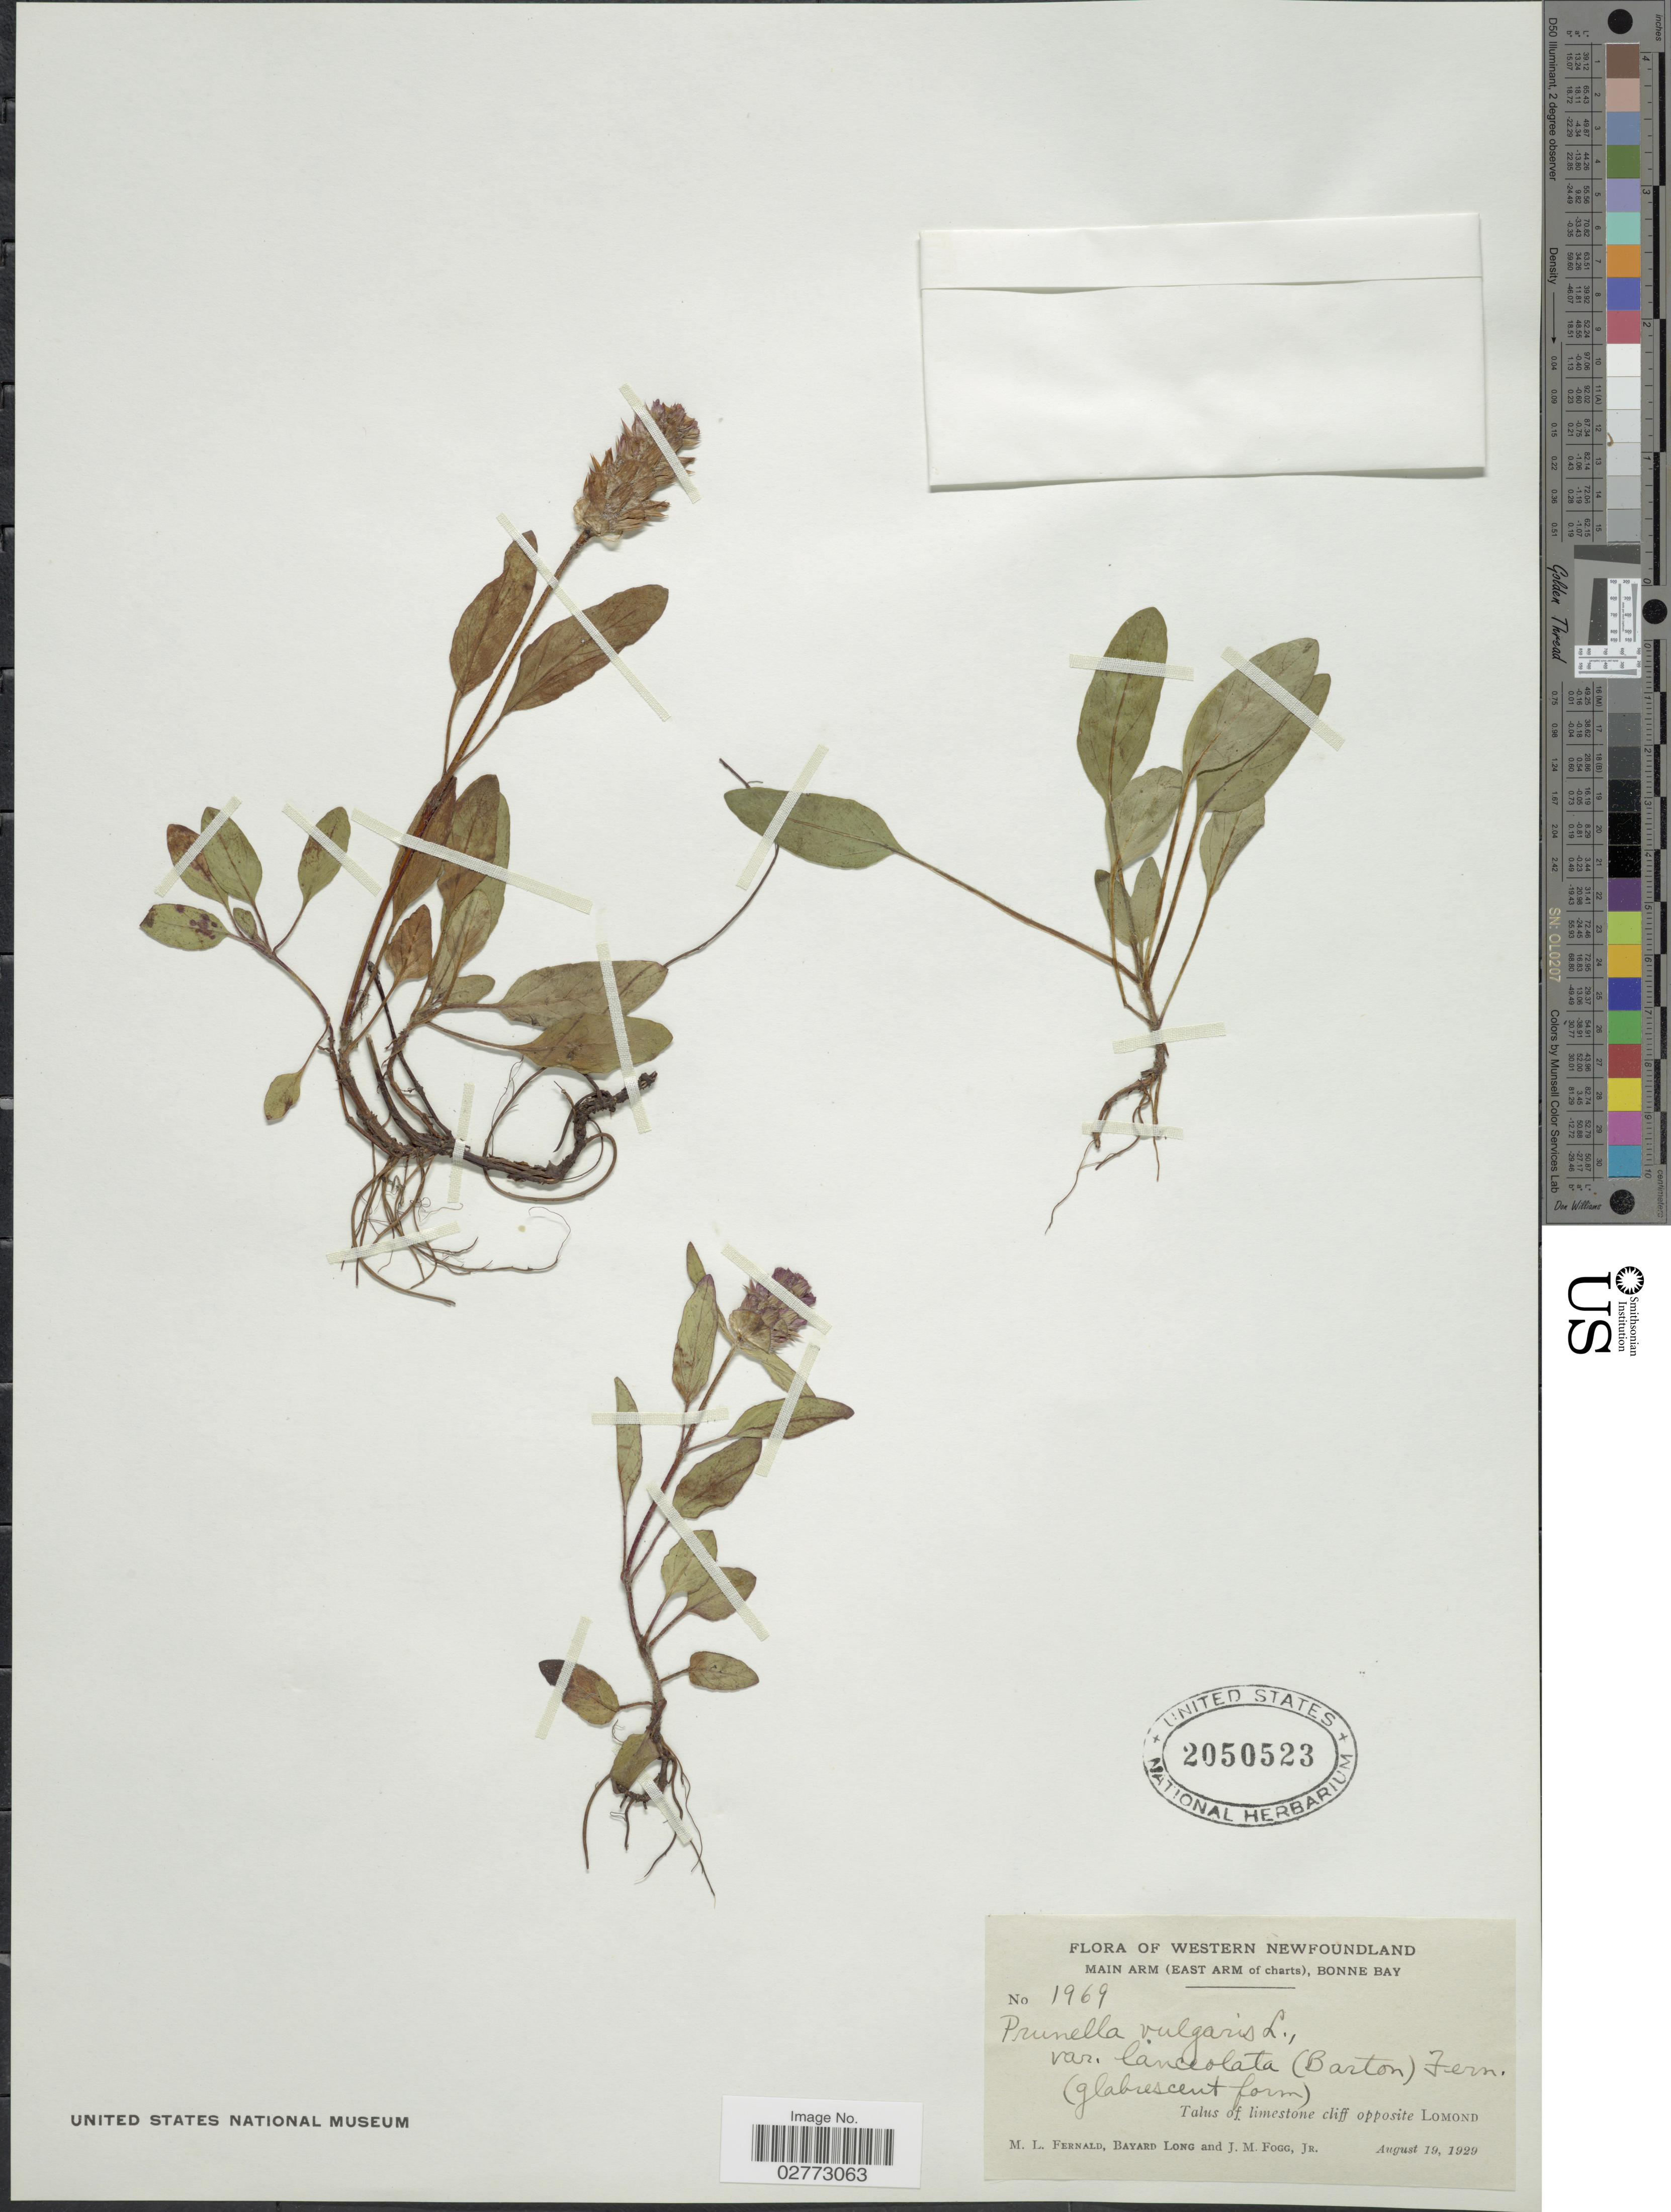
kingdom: Plantae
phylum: Tracheophyta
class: Magnoliopsida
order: Lamiales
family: Lamiaceae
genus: Prunella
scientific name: Prunella vulgaris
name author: L.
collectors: M. L. Fernald, B. Long & J. Fogg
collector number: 1969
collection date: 1929-08-19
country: Canada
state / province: Newfoundland and Labrador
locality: Western Newfoundland. Main Arm (East Arm of charts), Bonne Bay. Talus of limestone cliff opposite Lomond.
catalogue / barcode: US 2050523